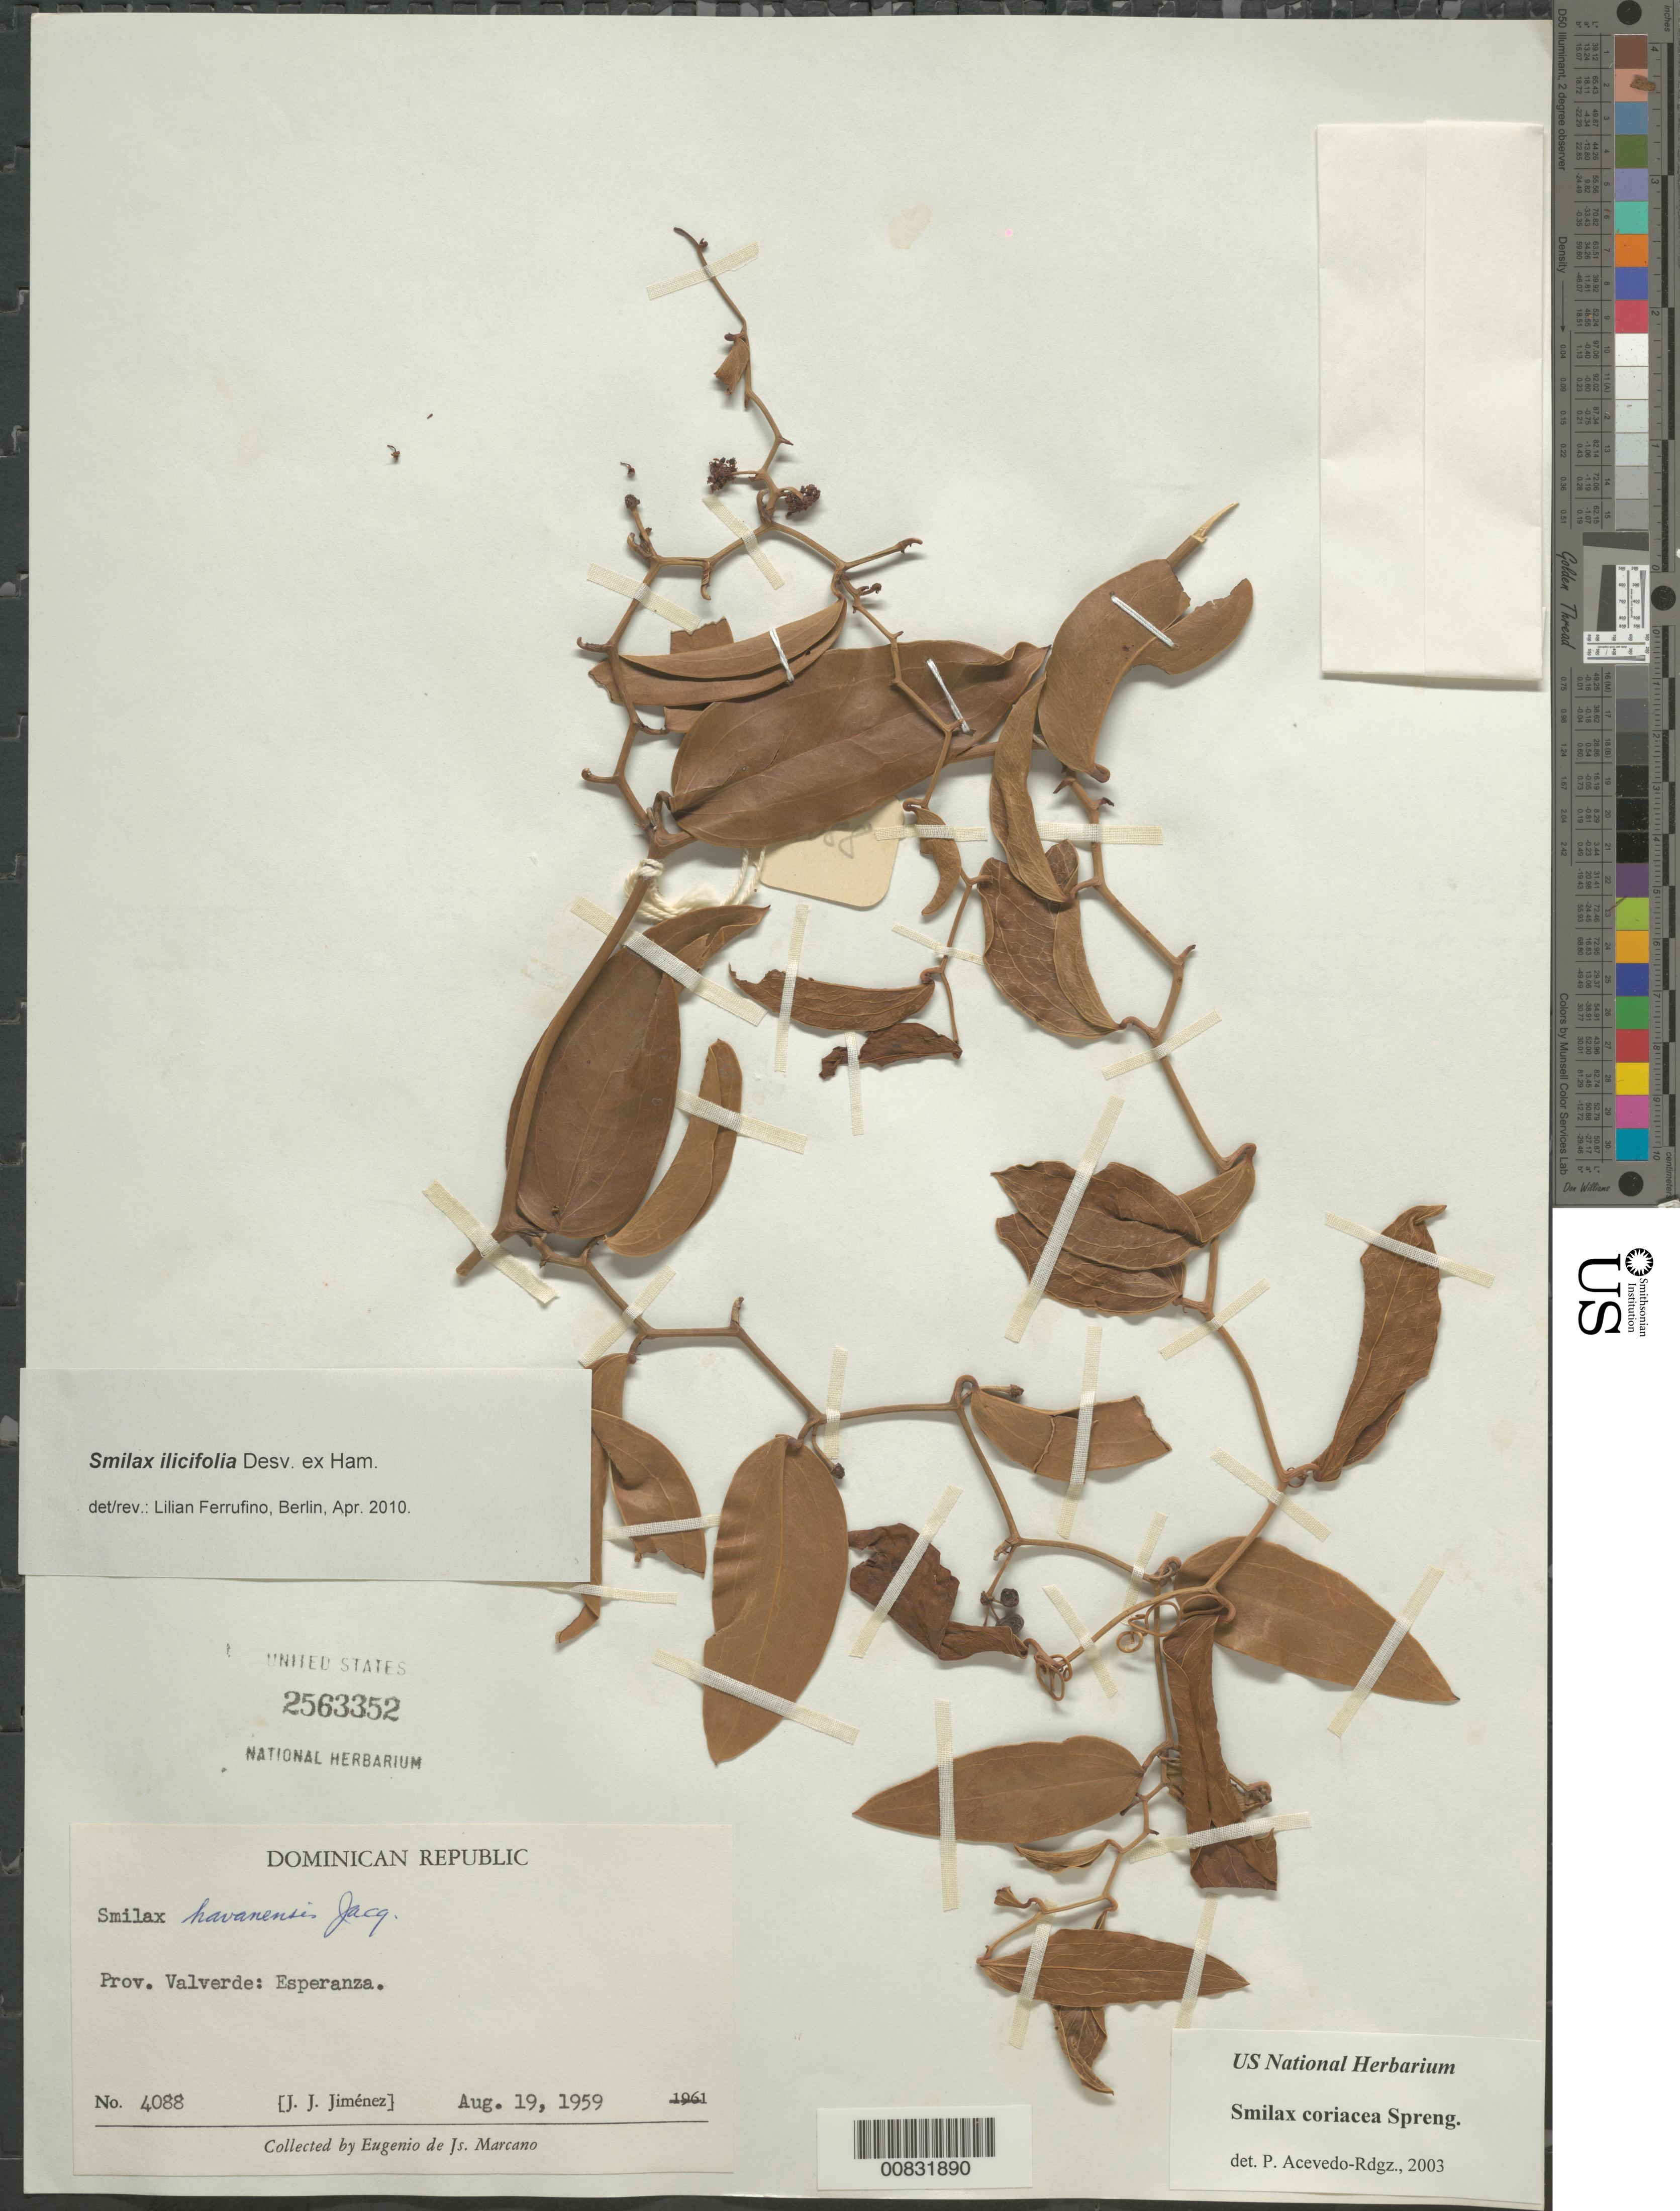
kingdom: Plantae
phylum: Tracheophyta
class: Liliopsida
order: Liliales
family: Smilacaceae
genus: Smilax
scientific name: Smilax ilicifolia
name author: Desv. ex Ham.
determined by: Ferrufino, L., (USJ), Herbario Universidad de Costa Rica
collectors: E. J. Marcano F. & J. J. Jiménez Almonte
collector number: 4088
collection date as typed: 19 Aug 1959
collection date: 1959-08-19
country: Dominican Republic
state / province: Valverde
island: Hispaniola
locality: Esperanza.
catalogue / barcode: US 2563352